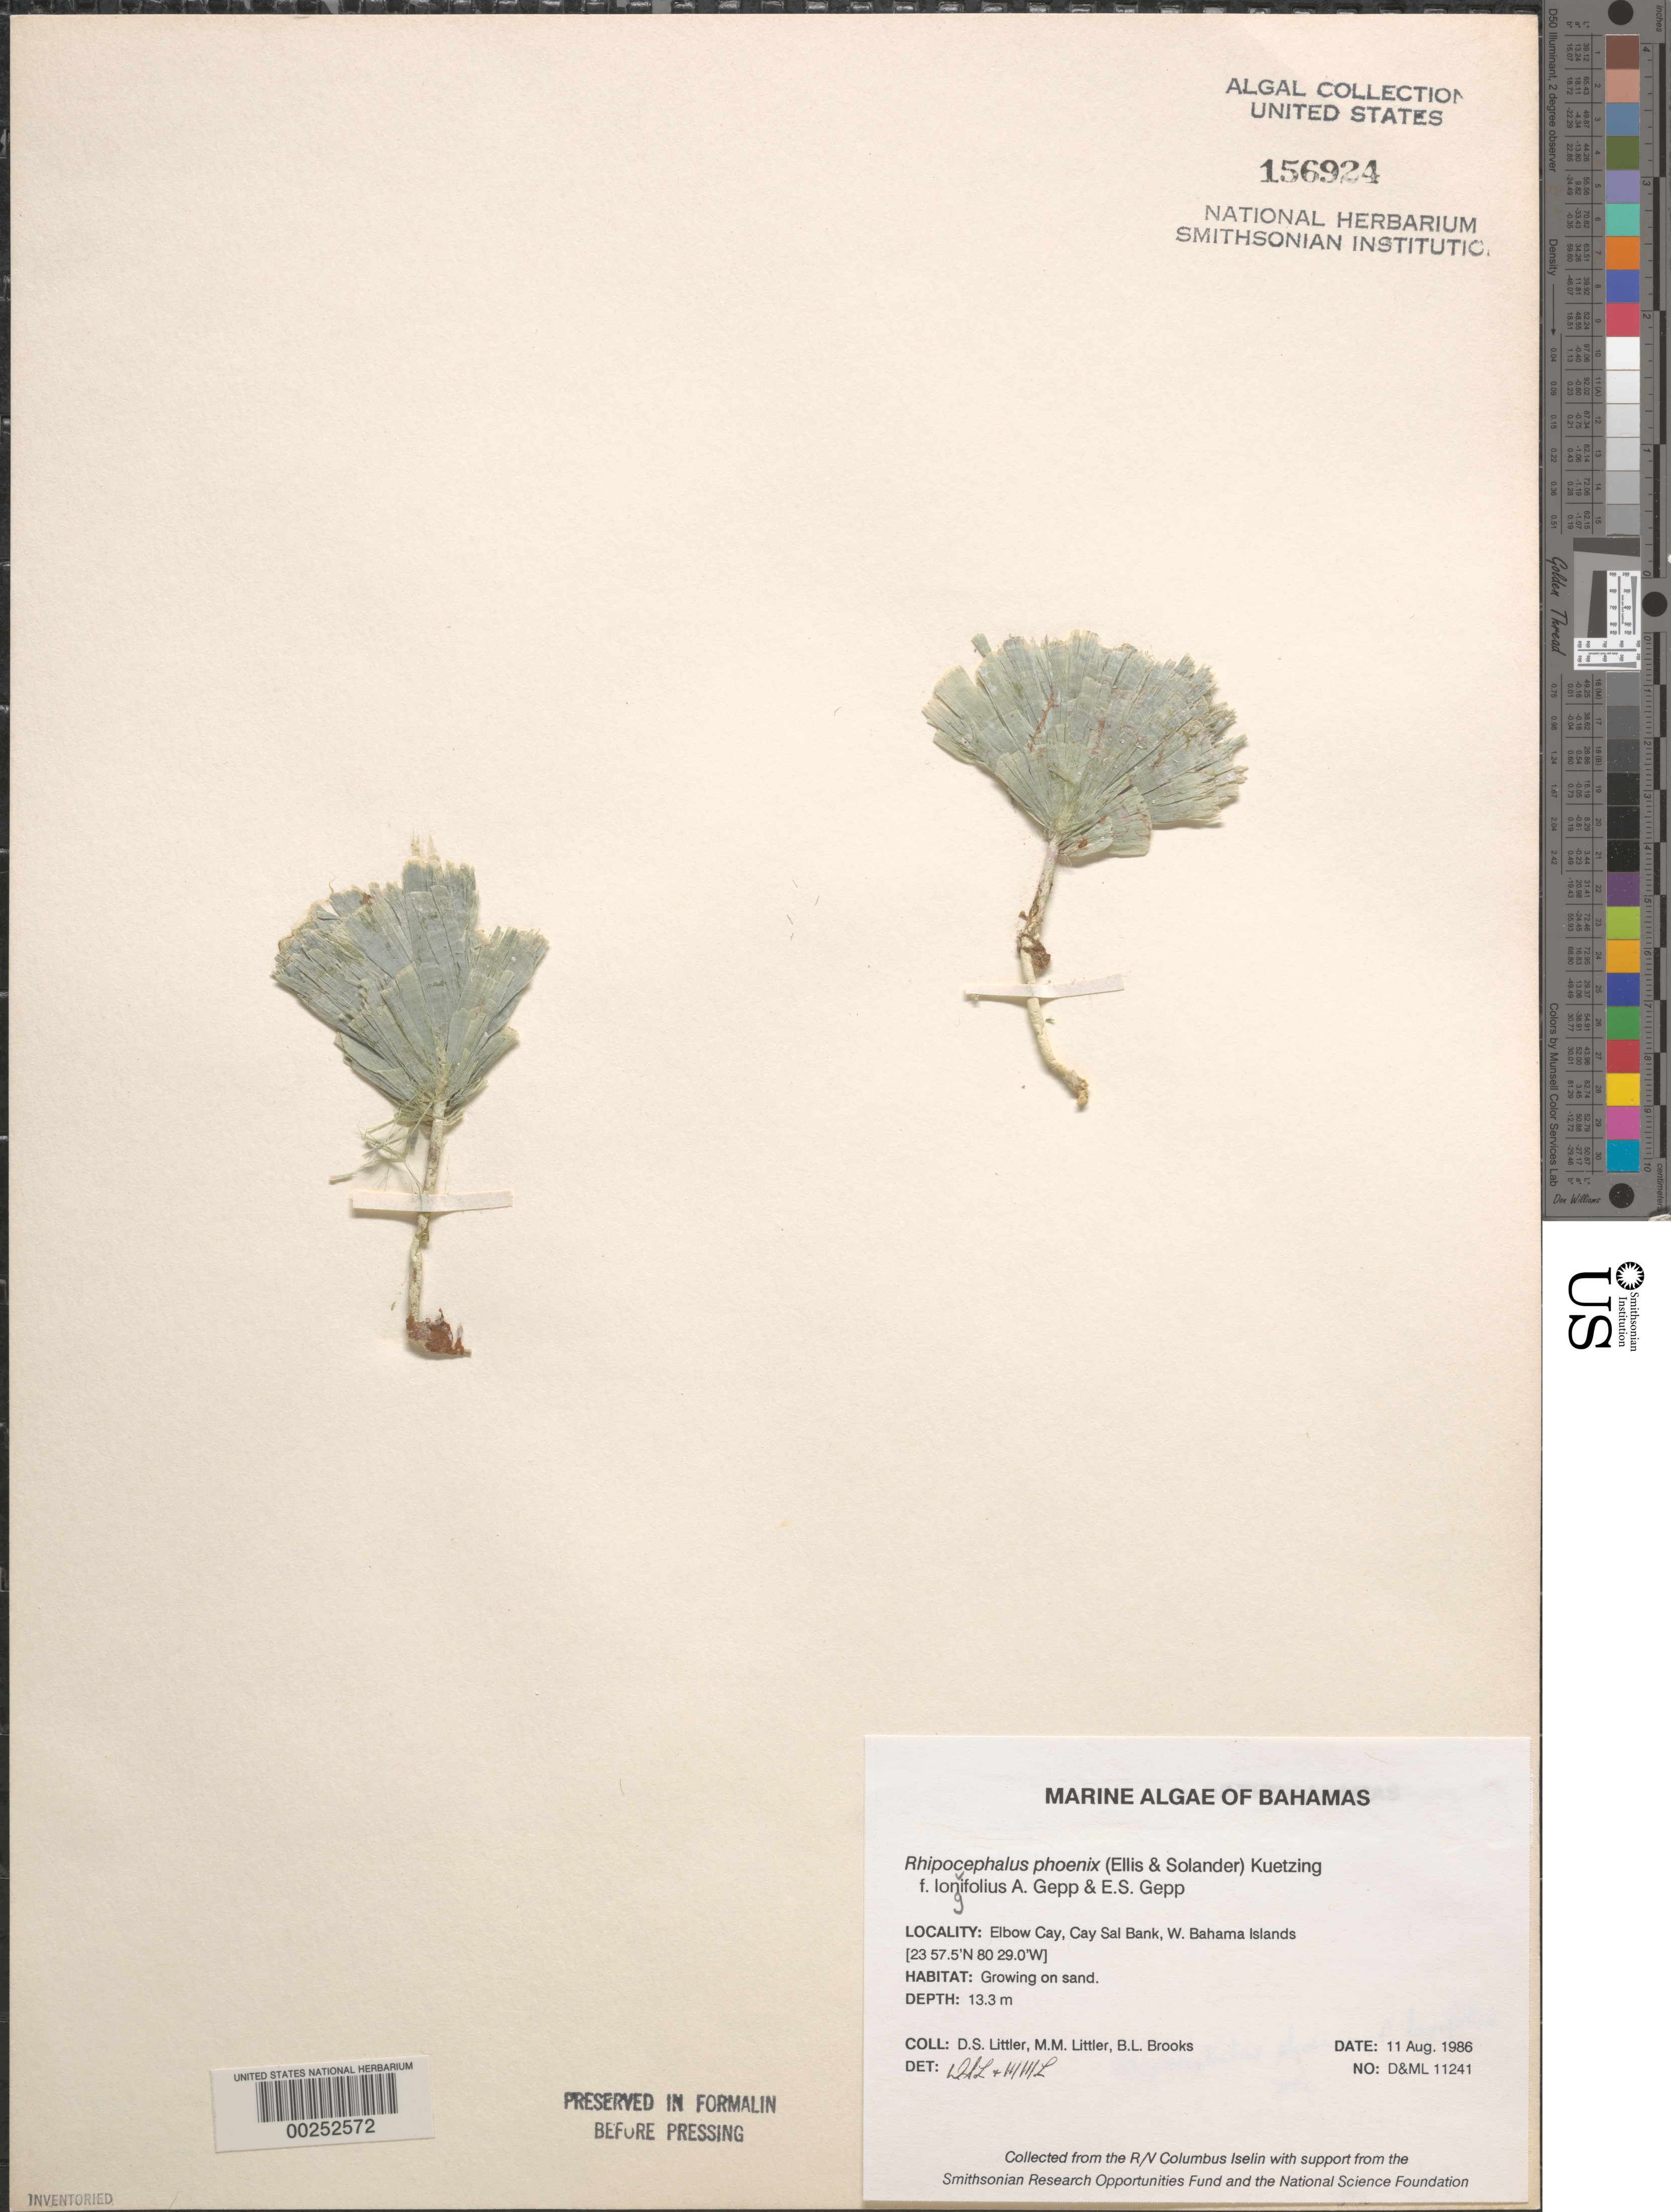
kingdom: Plantae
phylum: Chlorophyta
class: Ulvophyceae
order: Bryopsidales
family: Udoteaceae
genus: Rhipocephalus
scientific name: Rhipocephalus phoenix f. longifolius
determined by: Littler, D. S.; Littler, M. M.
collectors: D. S. Littler, M. M. Littler & B. Brooks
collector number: D&ML 11241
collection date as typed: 11 Aug 1986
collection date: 1986-08-11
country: Bahamas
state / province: Bimini Banks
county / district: Bimini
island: Elbow Cay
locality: Cay Sal Banks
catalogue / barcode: US 156924